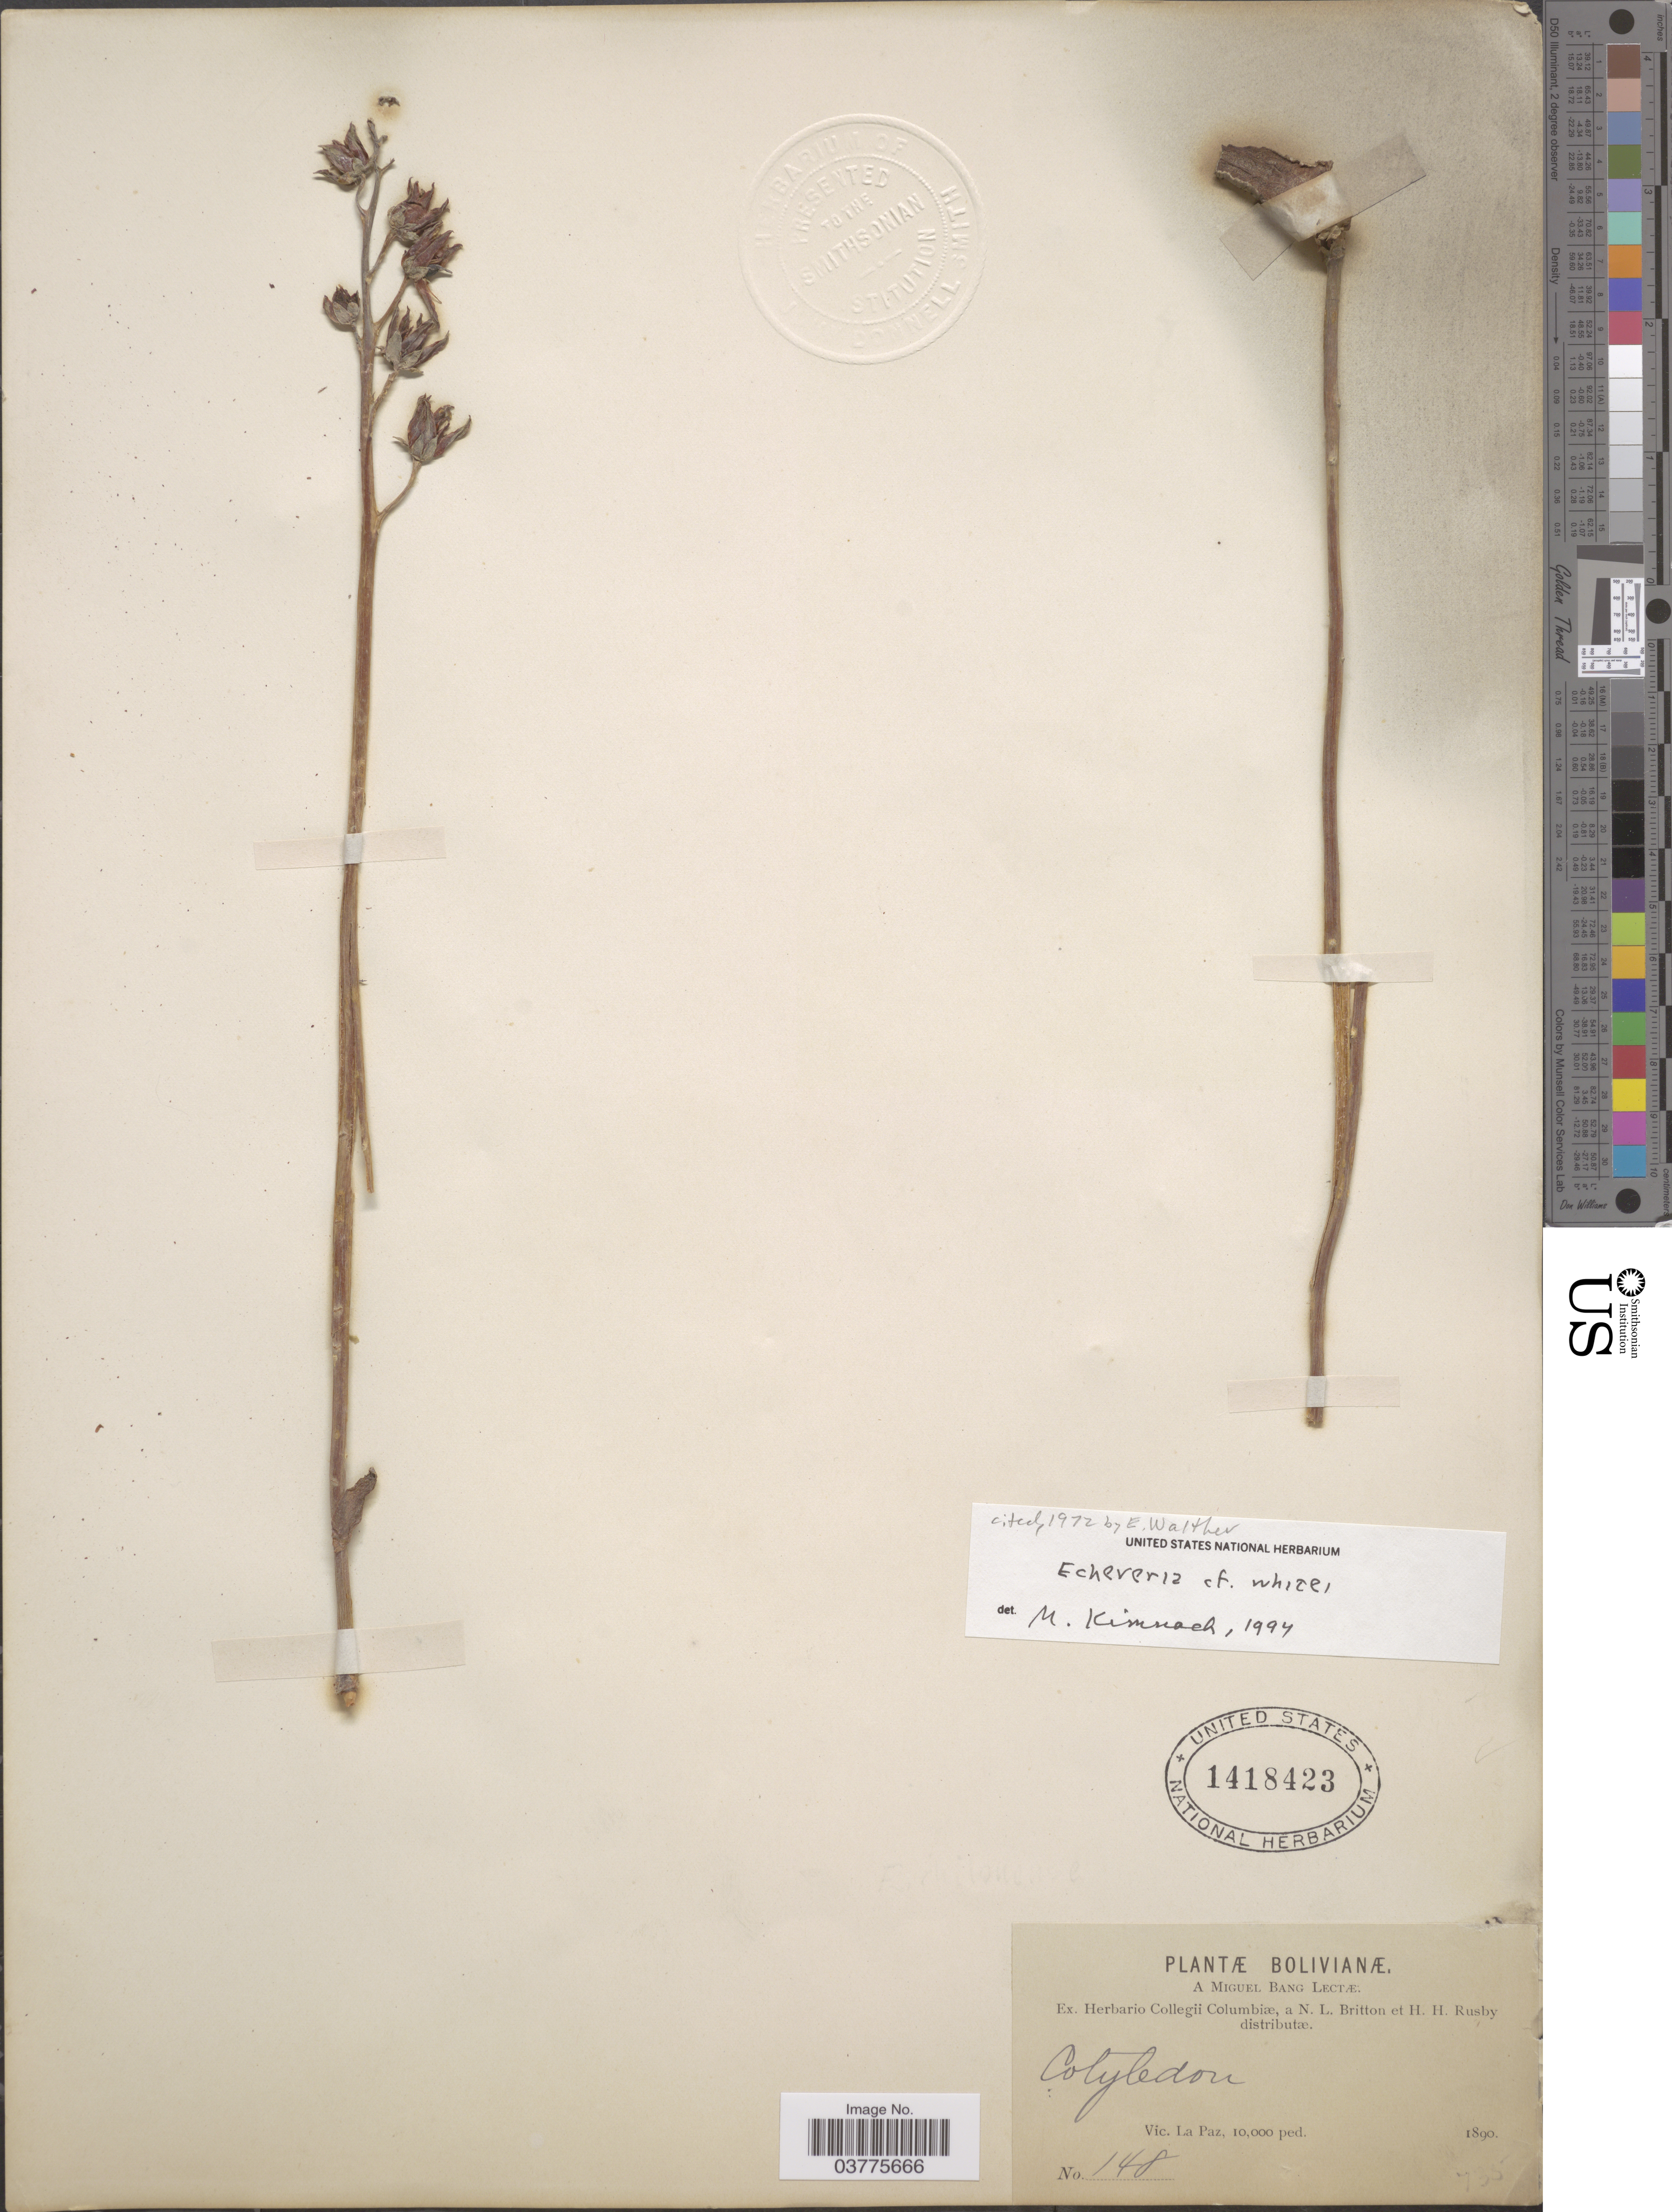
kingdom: Plantae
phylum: Tracheophyta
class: Magnoliopsida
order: Saxifragales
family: Crassulaceae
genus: Echeveria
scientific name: Echeveria whitei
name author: Rose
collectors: M. Bang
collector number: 148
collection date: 1890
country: Bolivia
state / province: La Paz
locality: Vic. La Paz.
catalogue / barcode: US 1418423